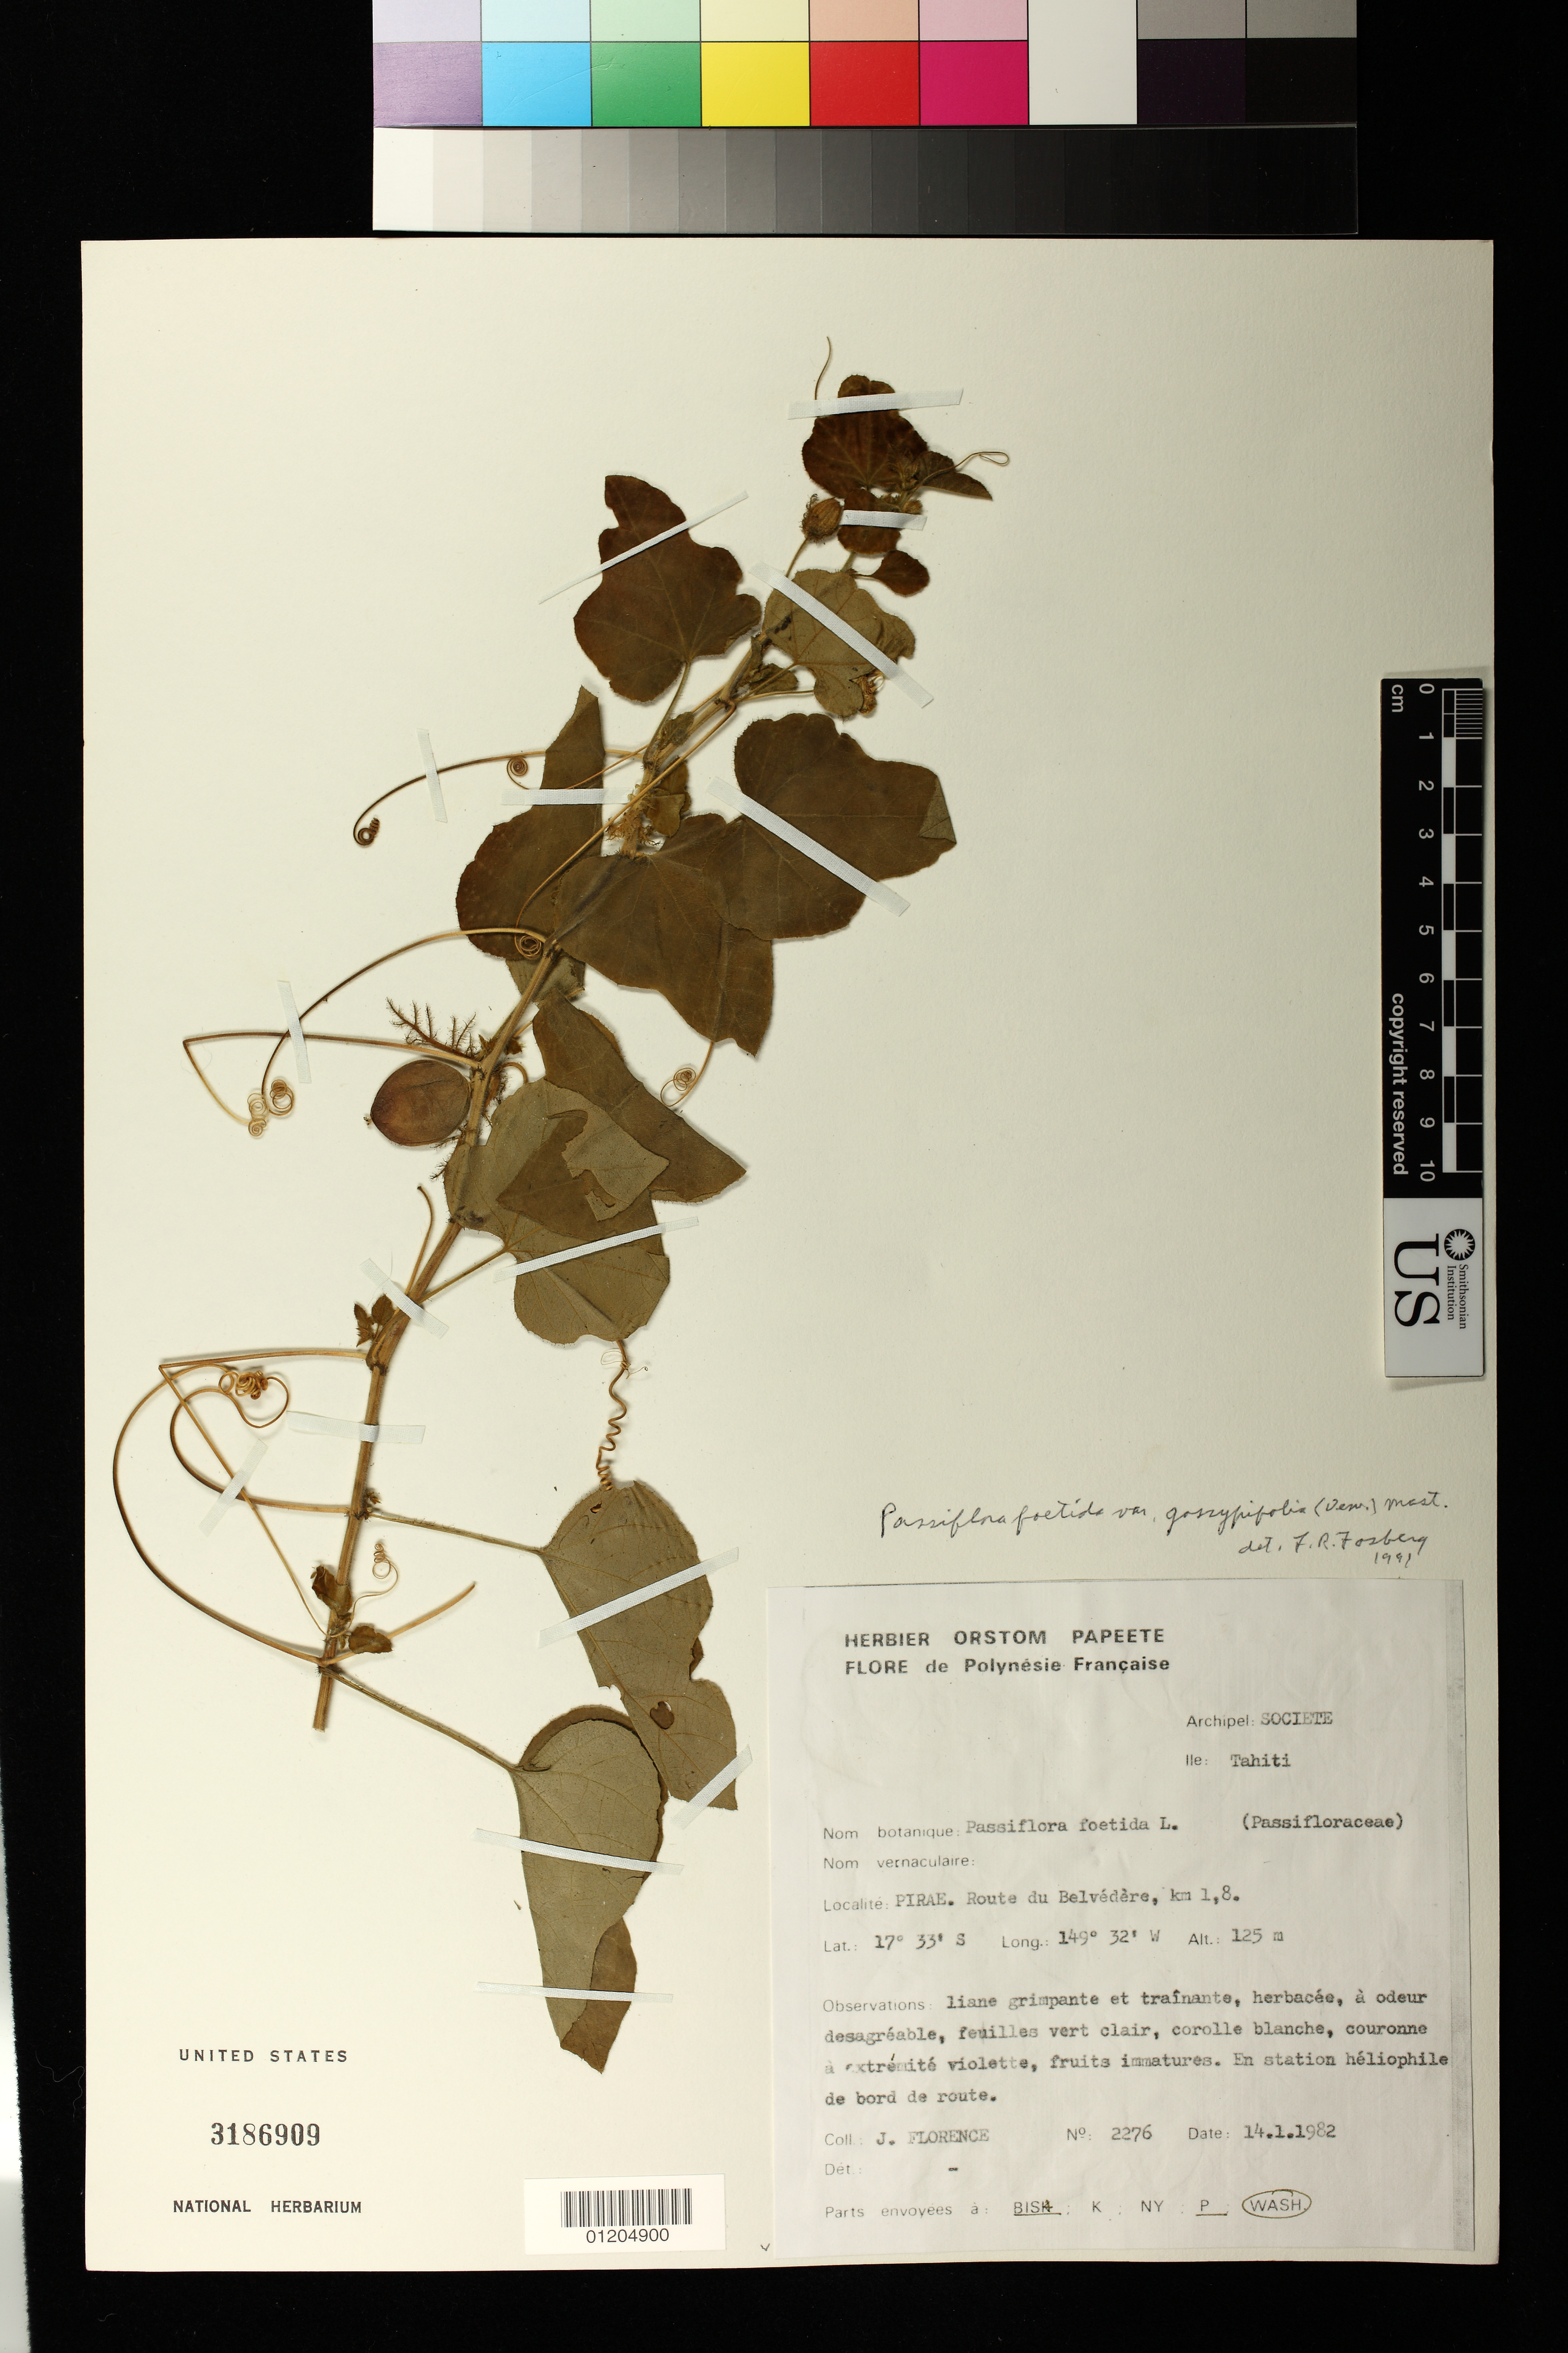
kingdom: Plantae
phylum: Tracheophyta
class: Magnoliopsida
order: Malpighiales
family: Passifloraceae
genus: Passiflora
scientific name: Passiflora foetida var. gossypiifolia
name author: (Desv.) Mast.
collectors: J. Florence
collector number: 2276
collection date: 1982-01-14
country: French Polynesia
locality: Tahiti. Pirae, Route du Belvedere, km 1.8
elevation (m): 125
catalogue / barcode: US 3186909